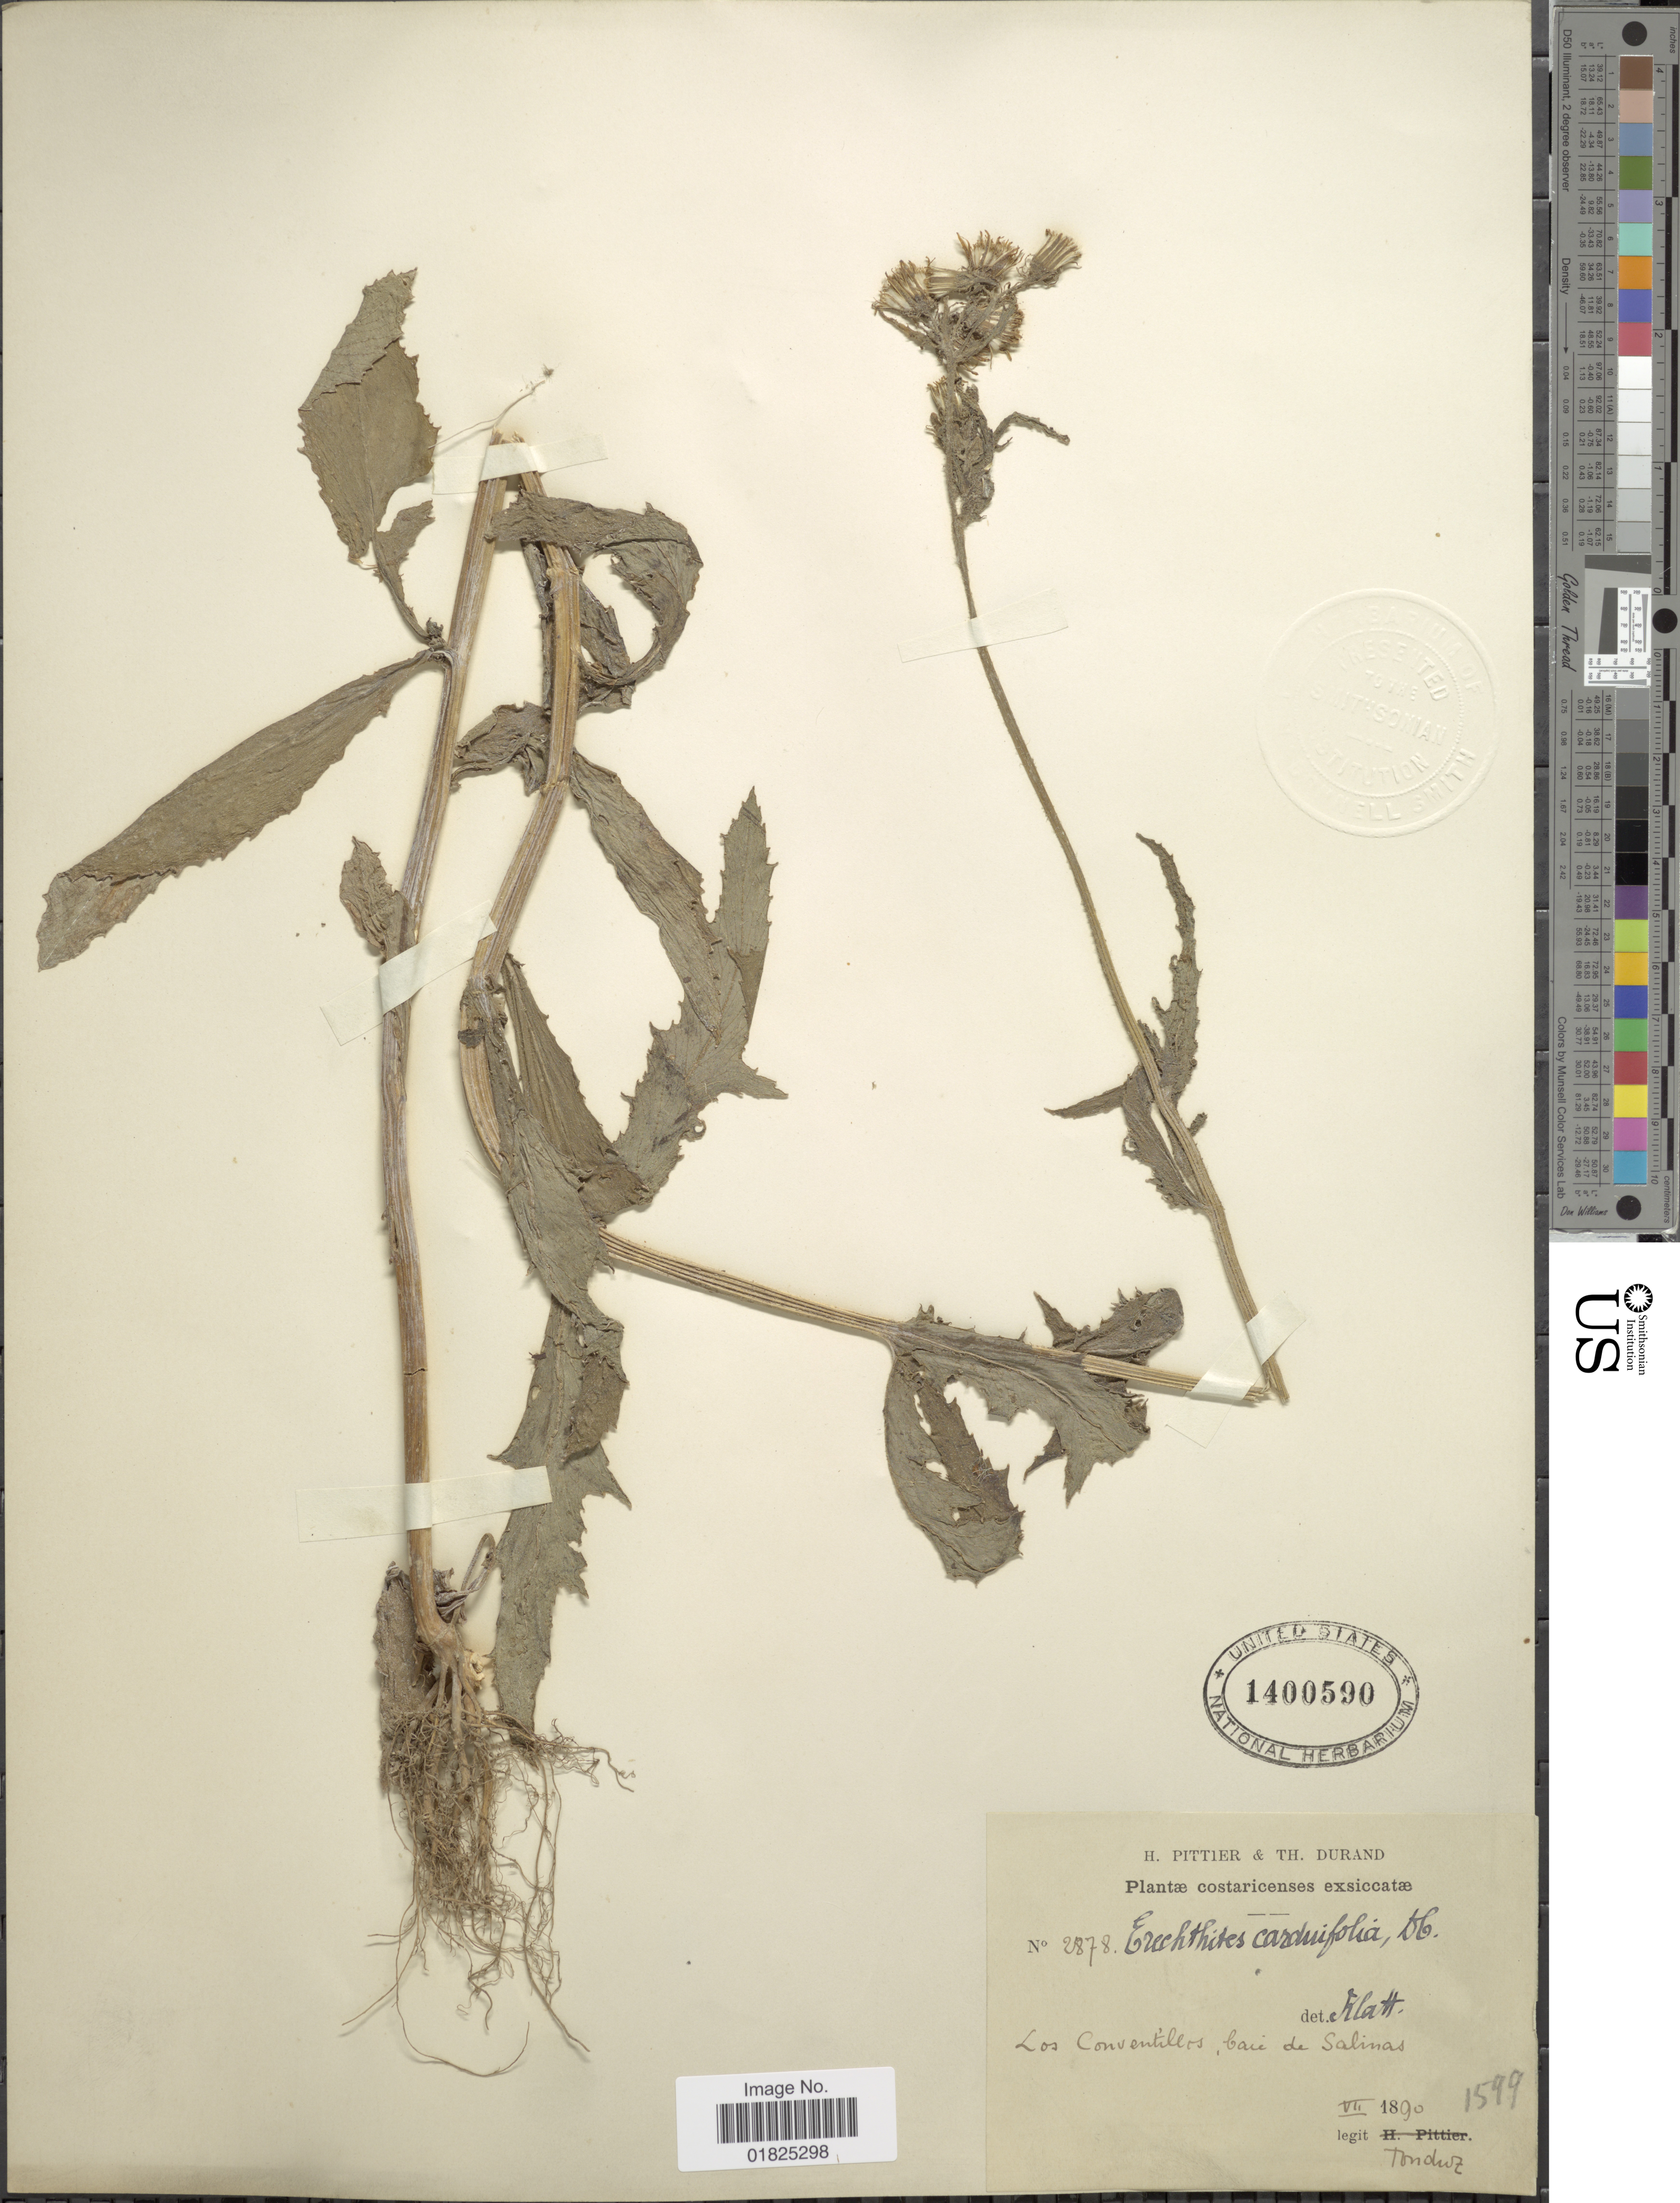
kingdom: Plantae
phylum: Tracheophyta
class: Magnoliopsida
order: Asterales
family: Asteraceae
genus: Erechtites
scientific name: Erechtites hieraciifolius var. cacaliodes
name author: (Fisch. ex Spreng.) Less. ex Griseb.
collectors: A. Tonduz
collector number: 2878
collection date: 1890-07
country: Puerto Rico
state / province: Salinas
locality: Los Conventillos, baie de Salinas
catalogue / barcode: US 1400590